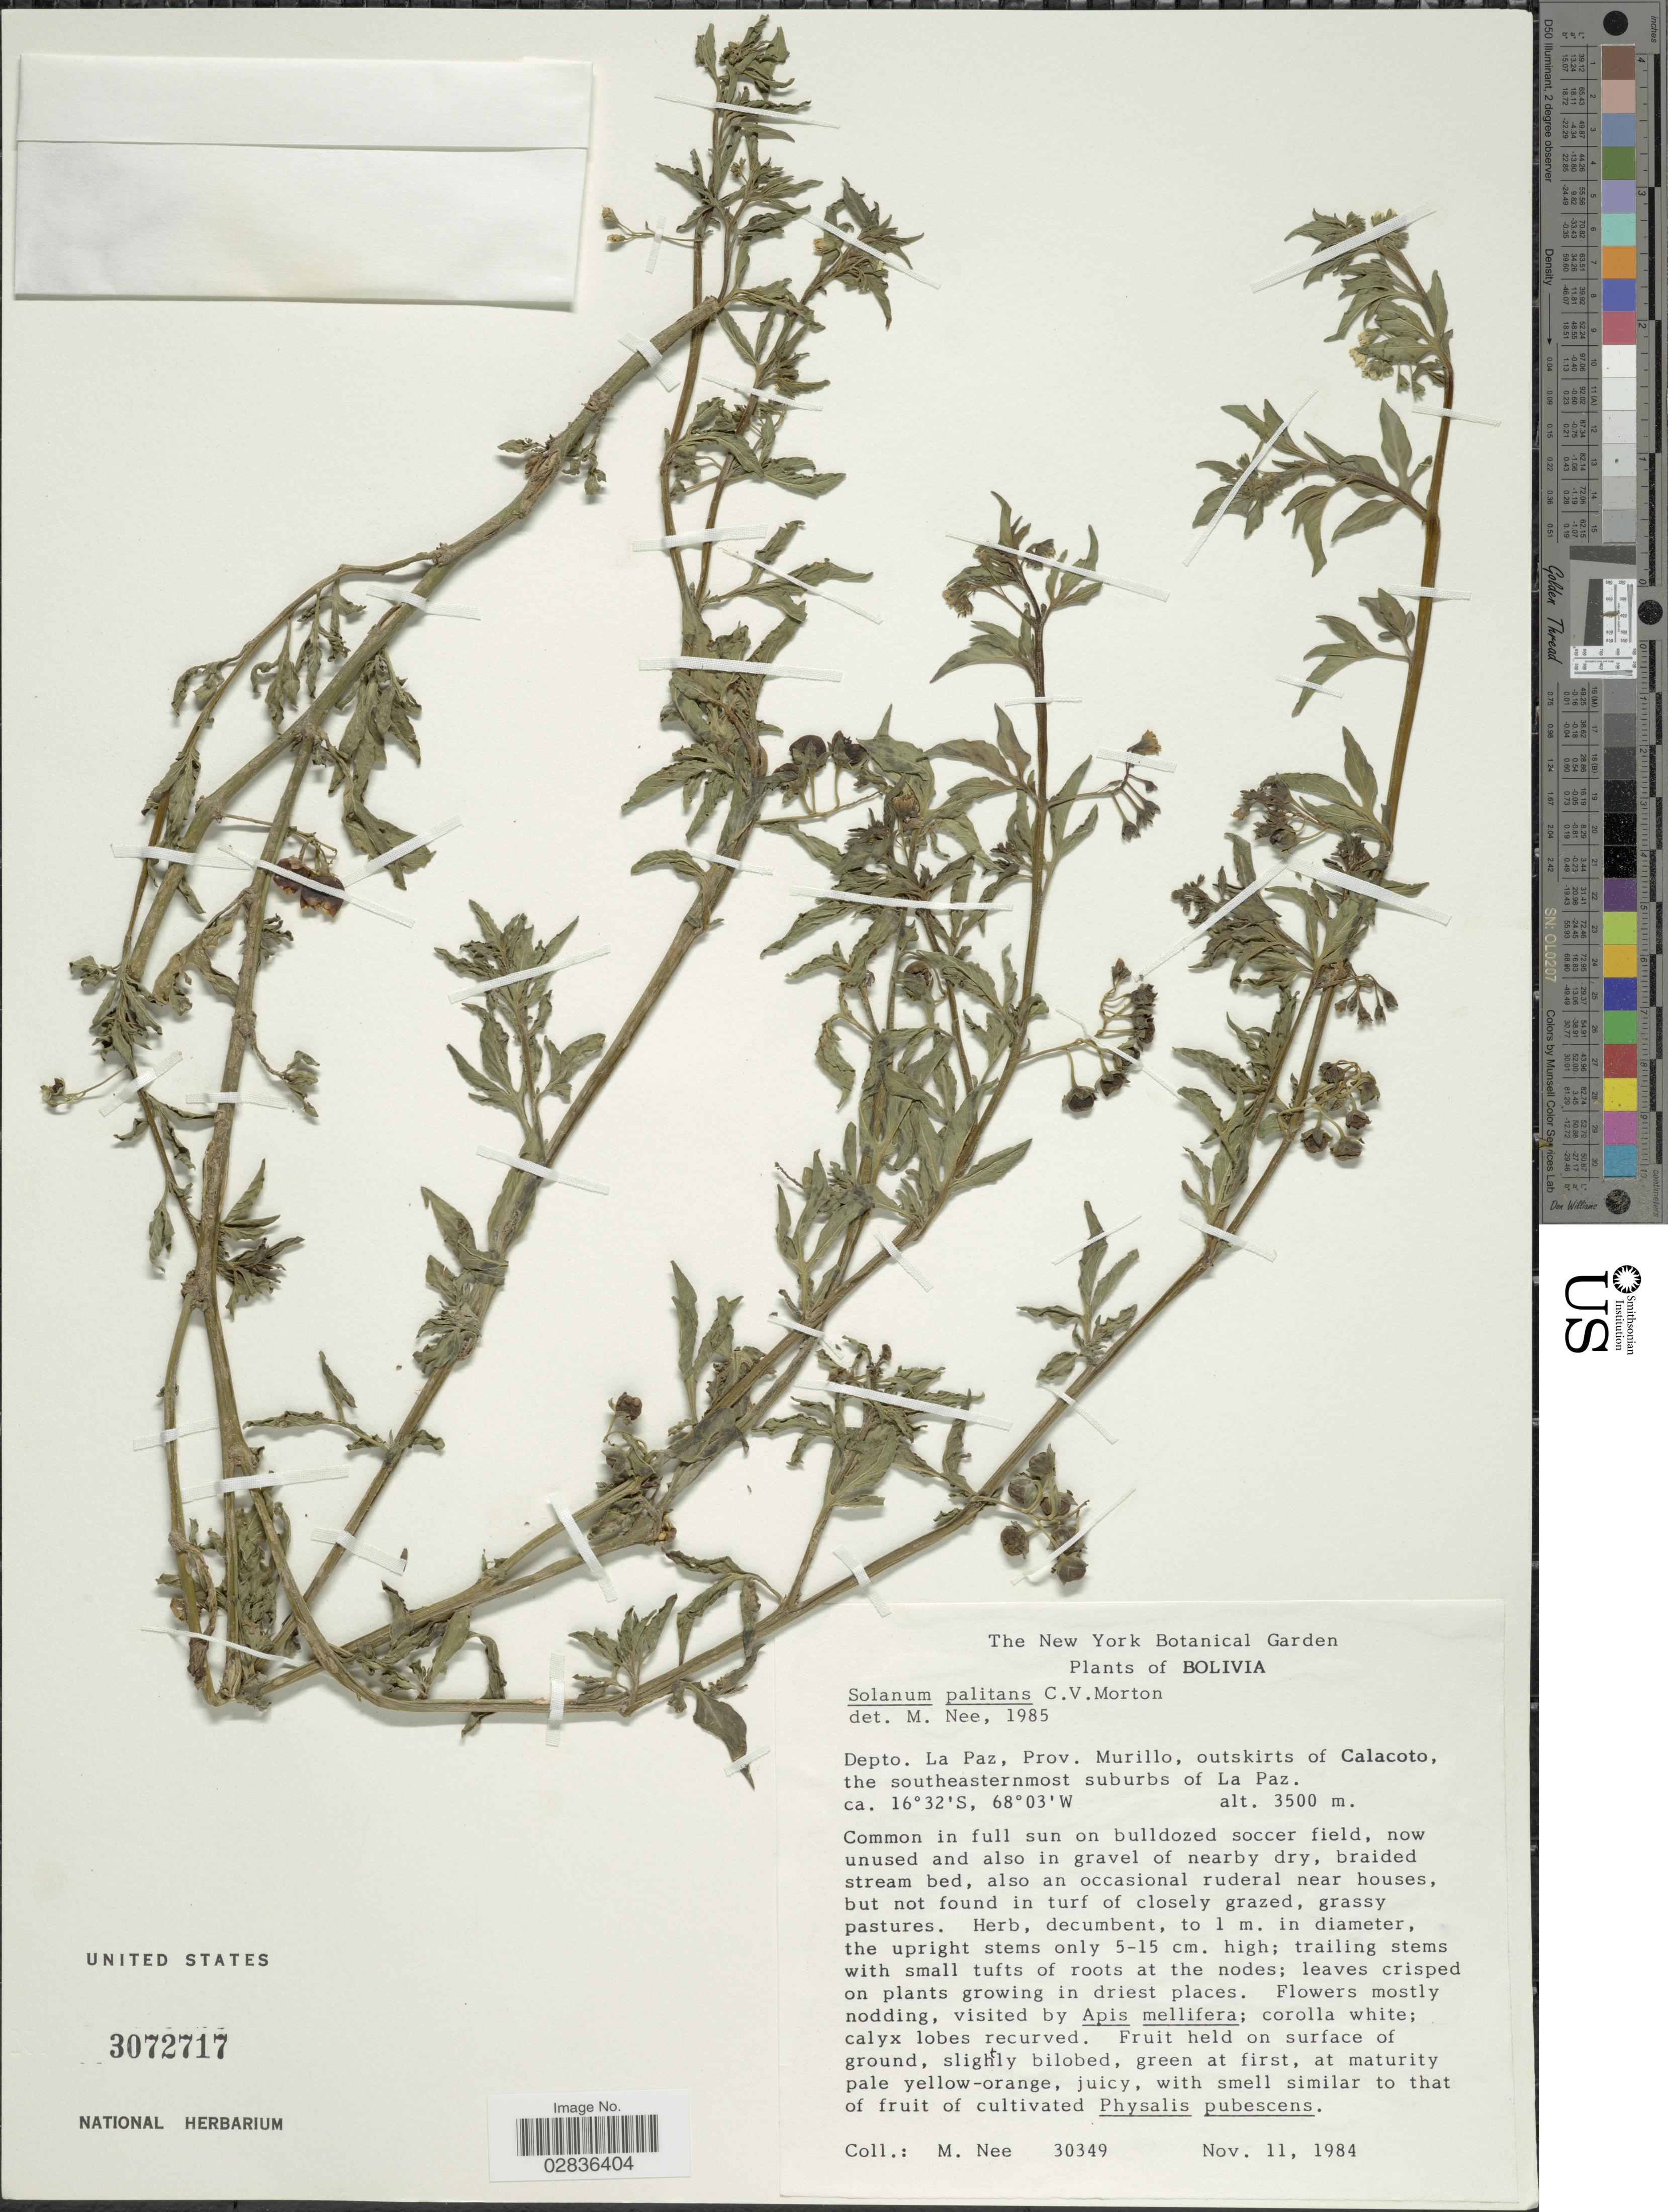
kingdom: Plantae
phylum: Tracheophyta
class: Magnoliopsida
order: Solanales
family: Solanaceae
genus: Solanum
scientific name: Solanum palitans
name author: C.V. Morton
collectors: M. Nee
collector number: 30349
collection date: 1984-11-11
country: Bolivia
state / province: La Paz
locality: Depto. La Paz, Prov. Murillo, outskirts of Calacoto, the southeastern most suburbs of La Paz.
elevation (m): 3500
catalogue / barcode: US 3072717